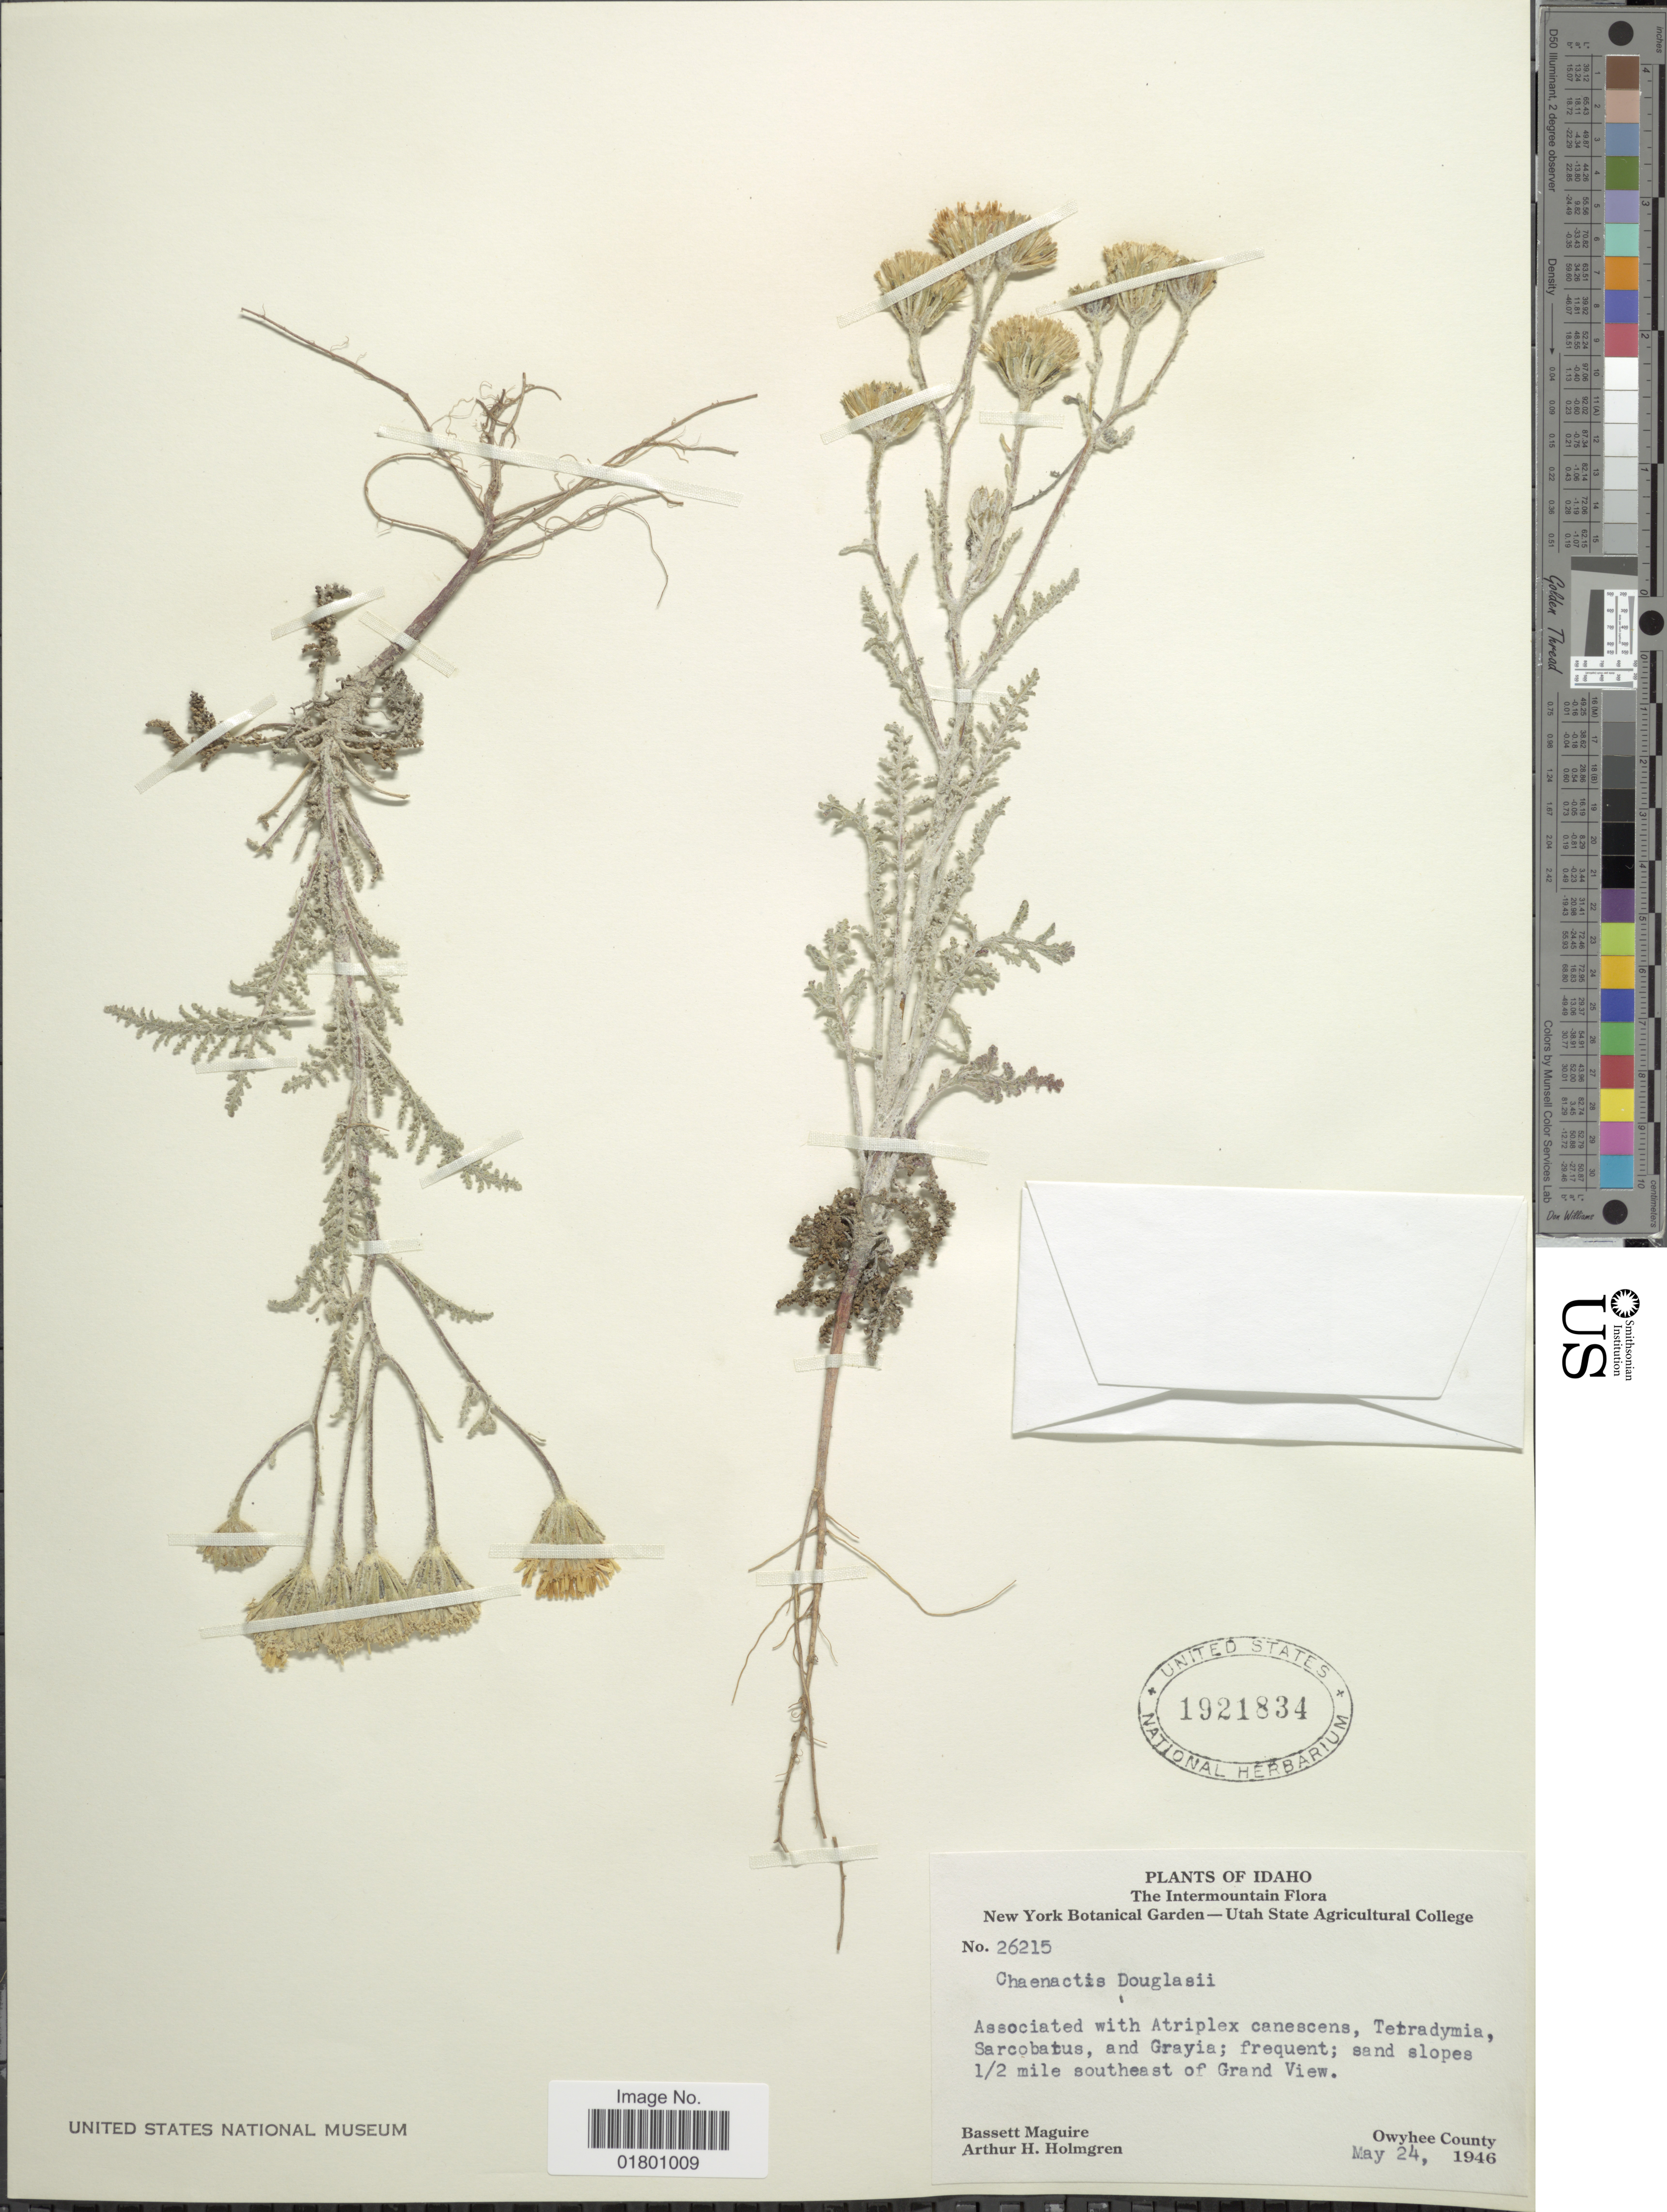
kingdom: Plantae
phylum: Tracheophyta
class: Magnoliopsida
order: Asterales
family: Asteraceae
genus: Chaenactis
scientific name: Chaenactis douglasii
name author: Hook. & Arn.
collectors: B. Maguire & A. H. Holmgren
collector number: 26215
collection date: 1946-05-24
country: United States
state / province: Idaho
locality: Sand slopes 1/2 mile southeast of Grand View, Owyhee County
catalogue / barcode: US 1921834